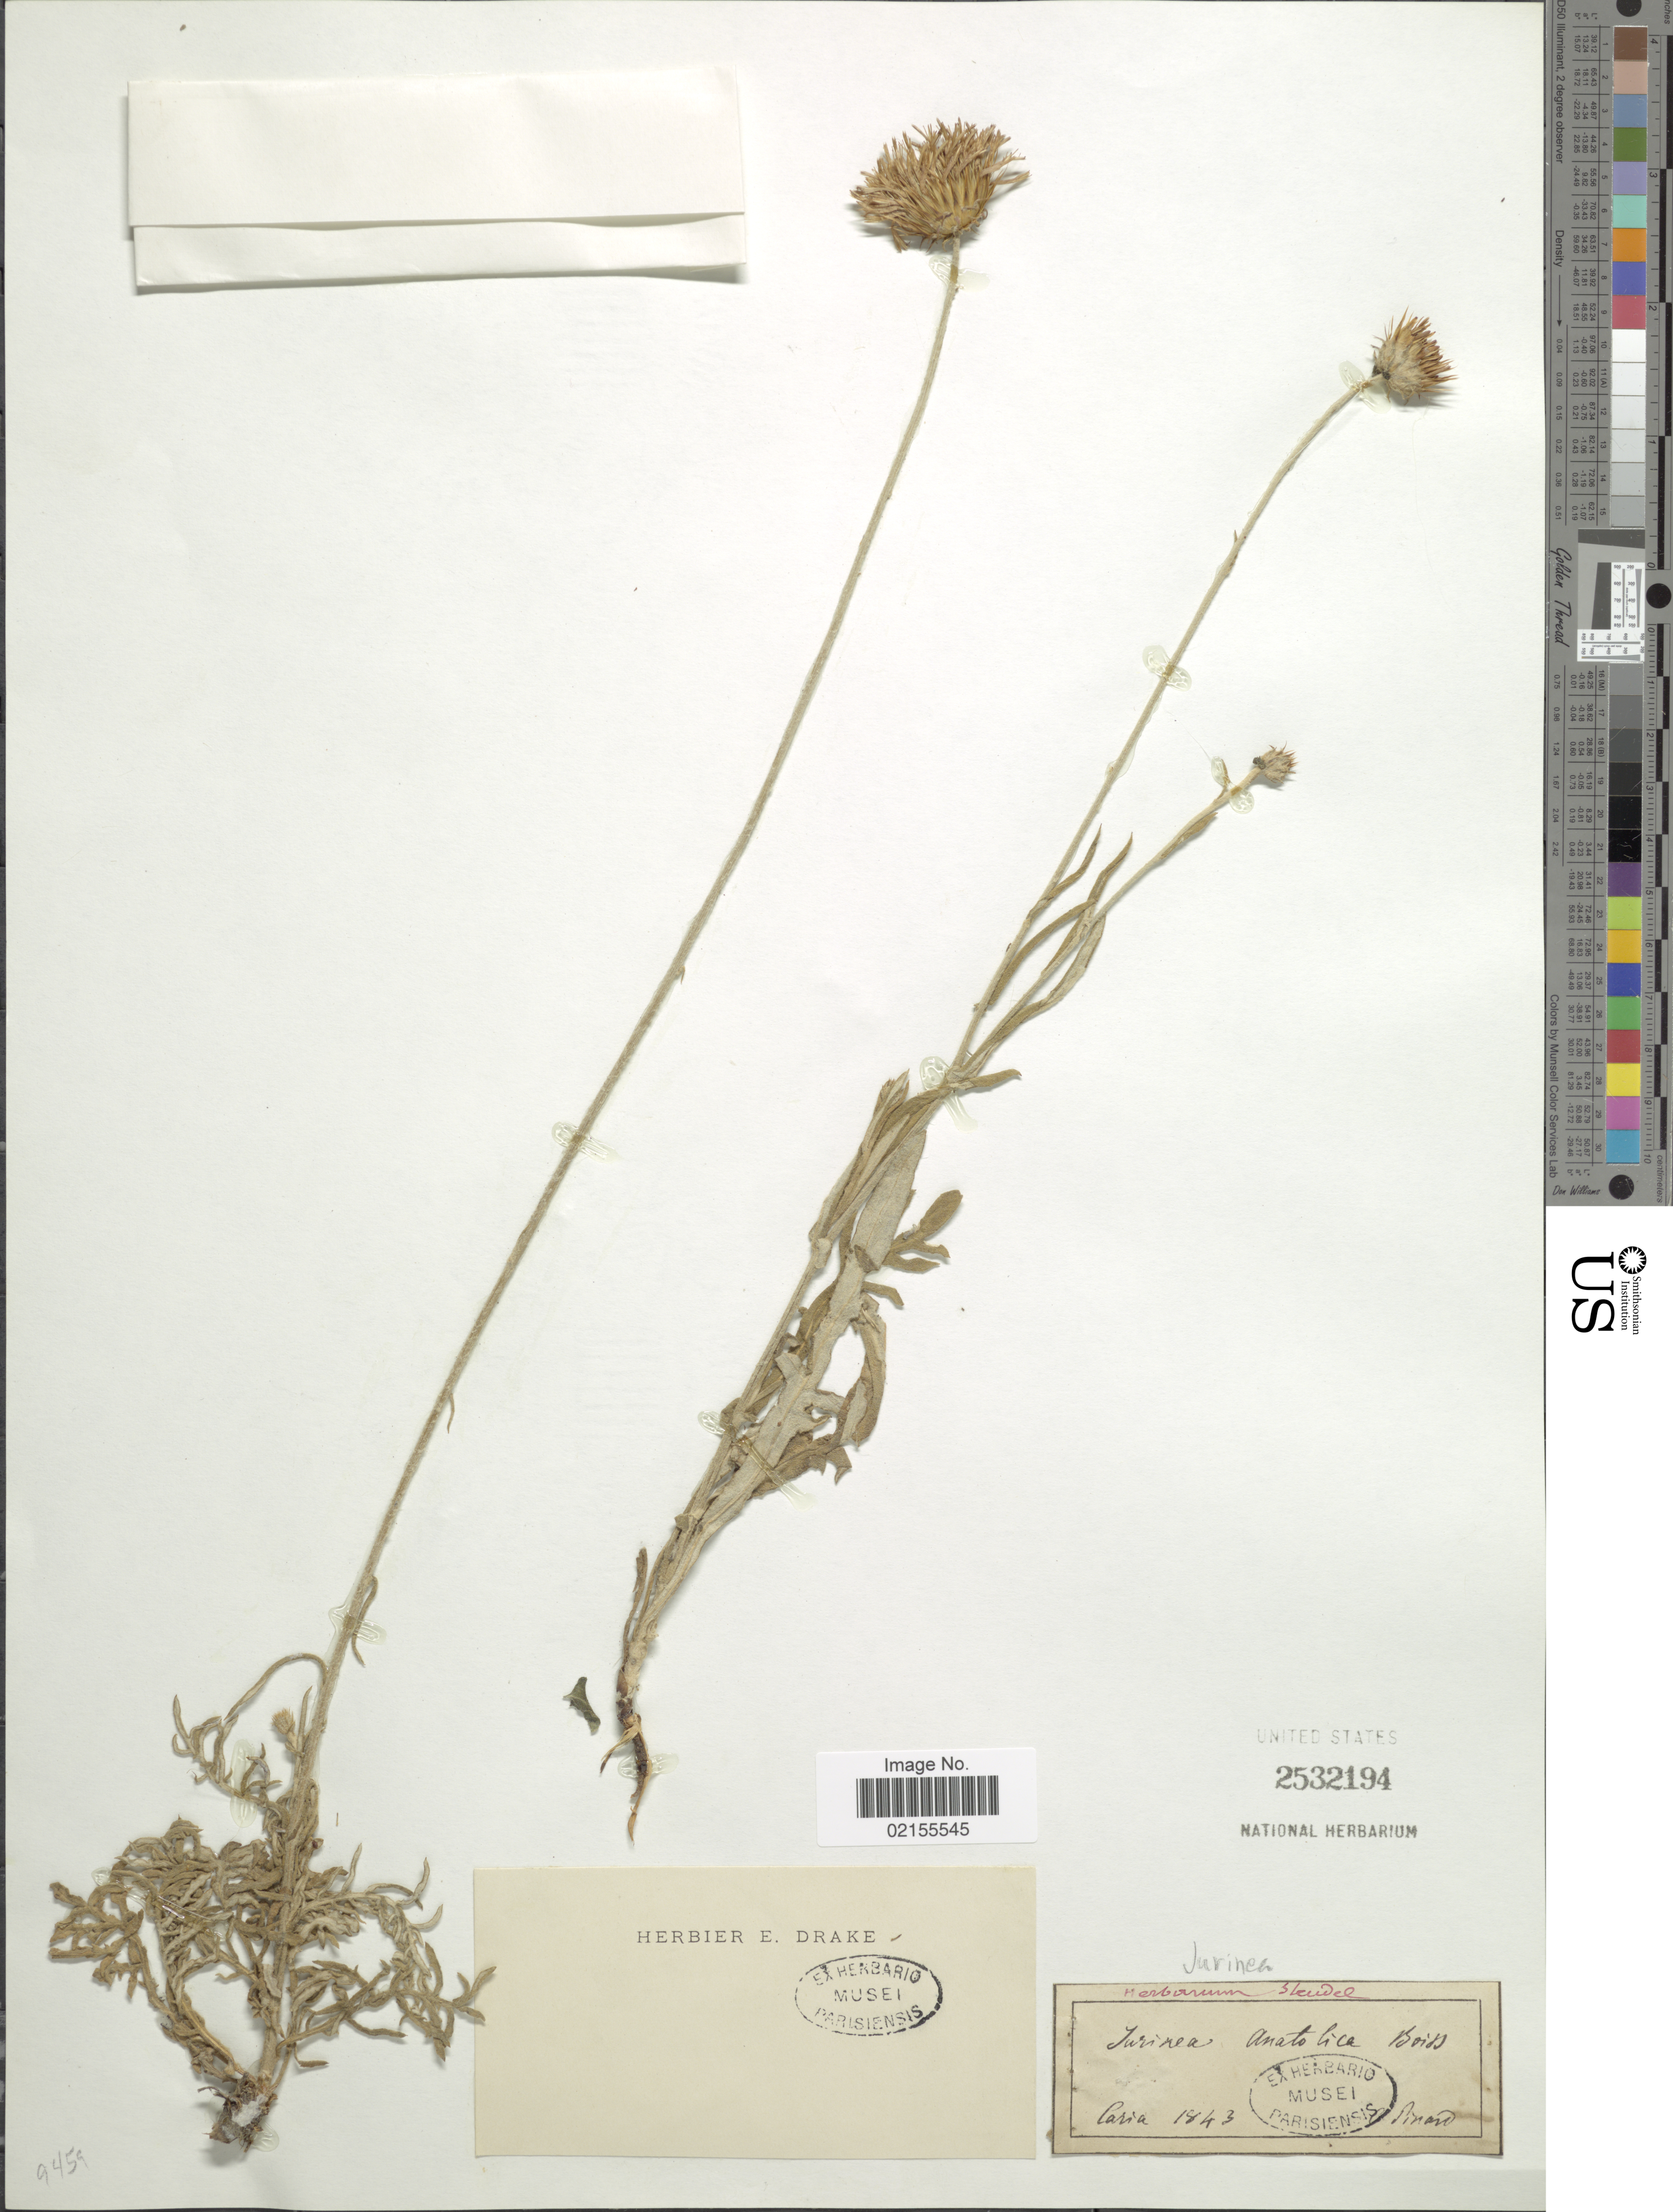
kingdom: Plantae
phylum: Tracheophyta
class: Magnoliopsida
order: Asterales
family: Asteraceae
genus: Jurinea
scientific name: Jurinea consanguinea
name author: DC.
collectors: C. Pitard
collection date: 1843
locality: Caria [interpreted]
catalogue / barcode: US 2532194